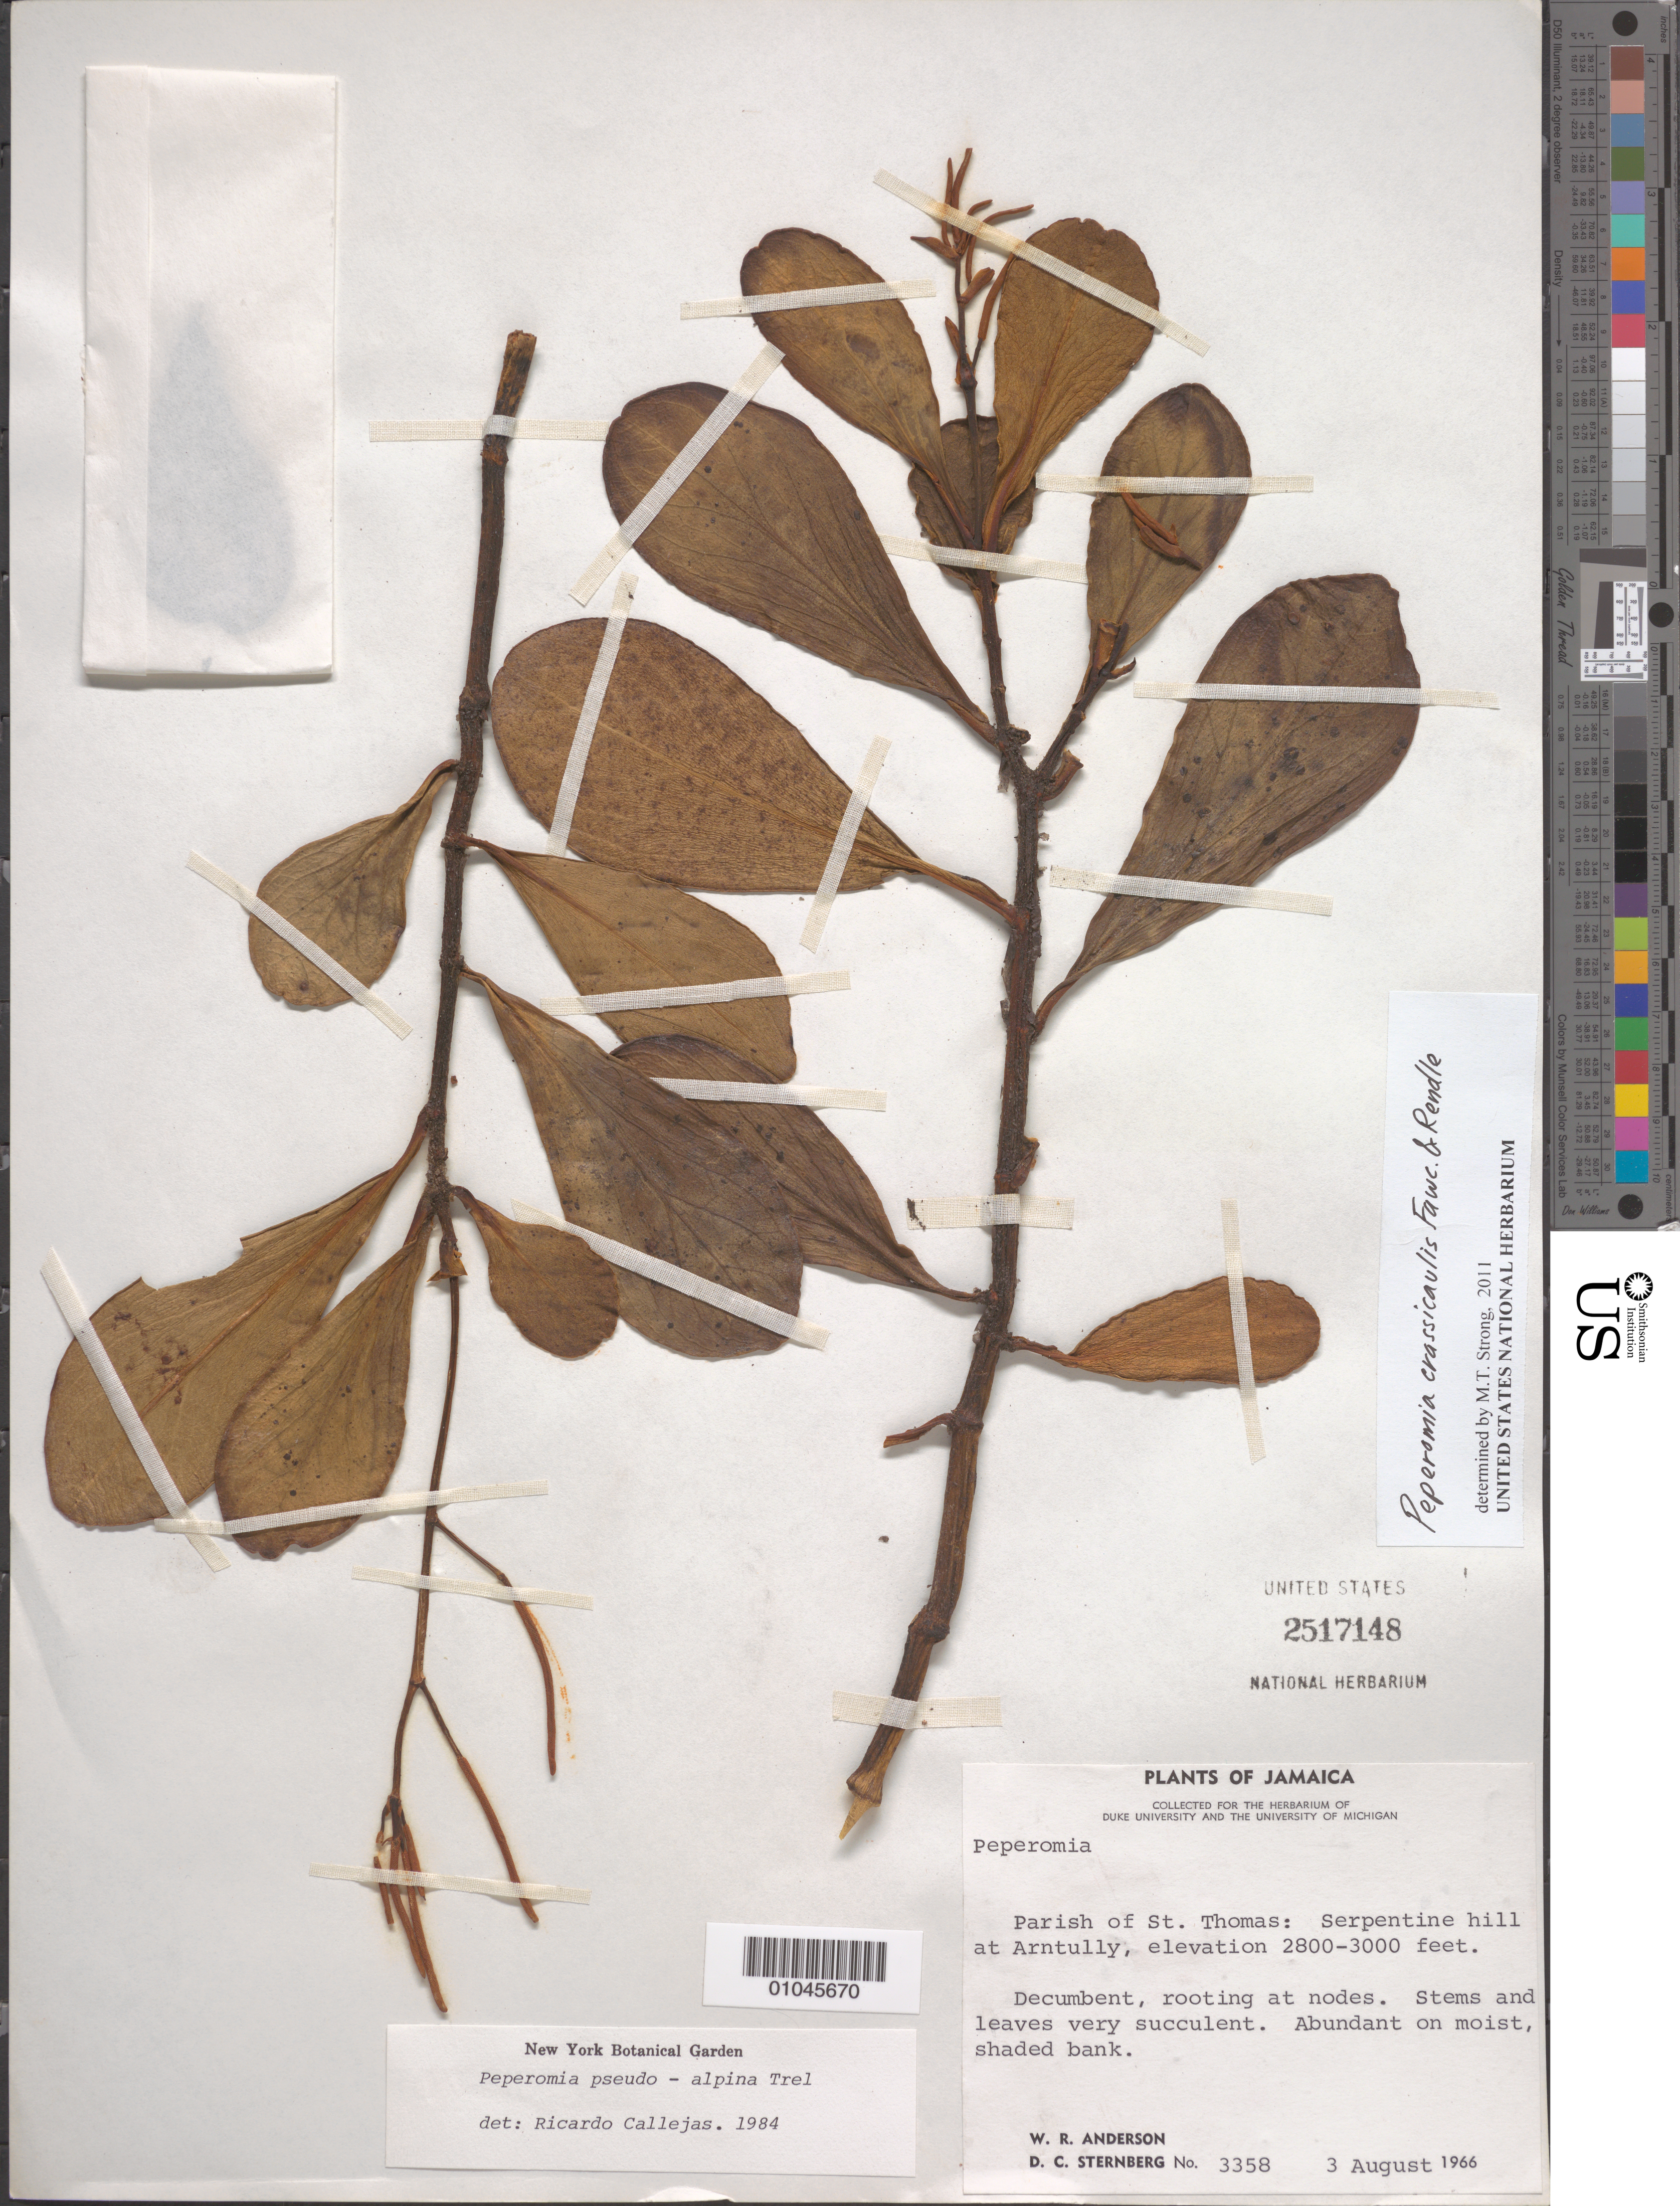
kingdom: Plantae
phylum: Tracheophyta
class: Magnoliopsida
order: Piperales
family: Piperaceae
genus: Peperomia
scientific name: Peperomia crassicaulis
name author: Fawc. & Rendle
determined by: Strong, M. T., (US), Smithsonian Institution - National Museum of Natural History (UNITED STATES)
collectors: W. R. Anderson & D. Sternberg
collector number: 3358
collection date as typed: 03 Aug 1966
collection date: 1966-08-03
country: Jamaica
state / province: Saint Thomas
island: Jamaica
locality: Parish of St. Thomas: Serpentine Hill at arntully. Abundant on moist shady bank.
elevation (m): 853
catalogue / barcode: US 2517148